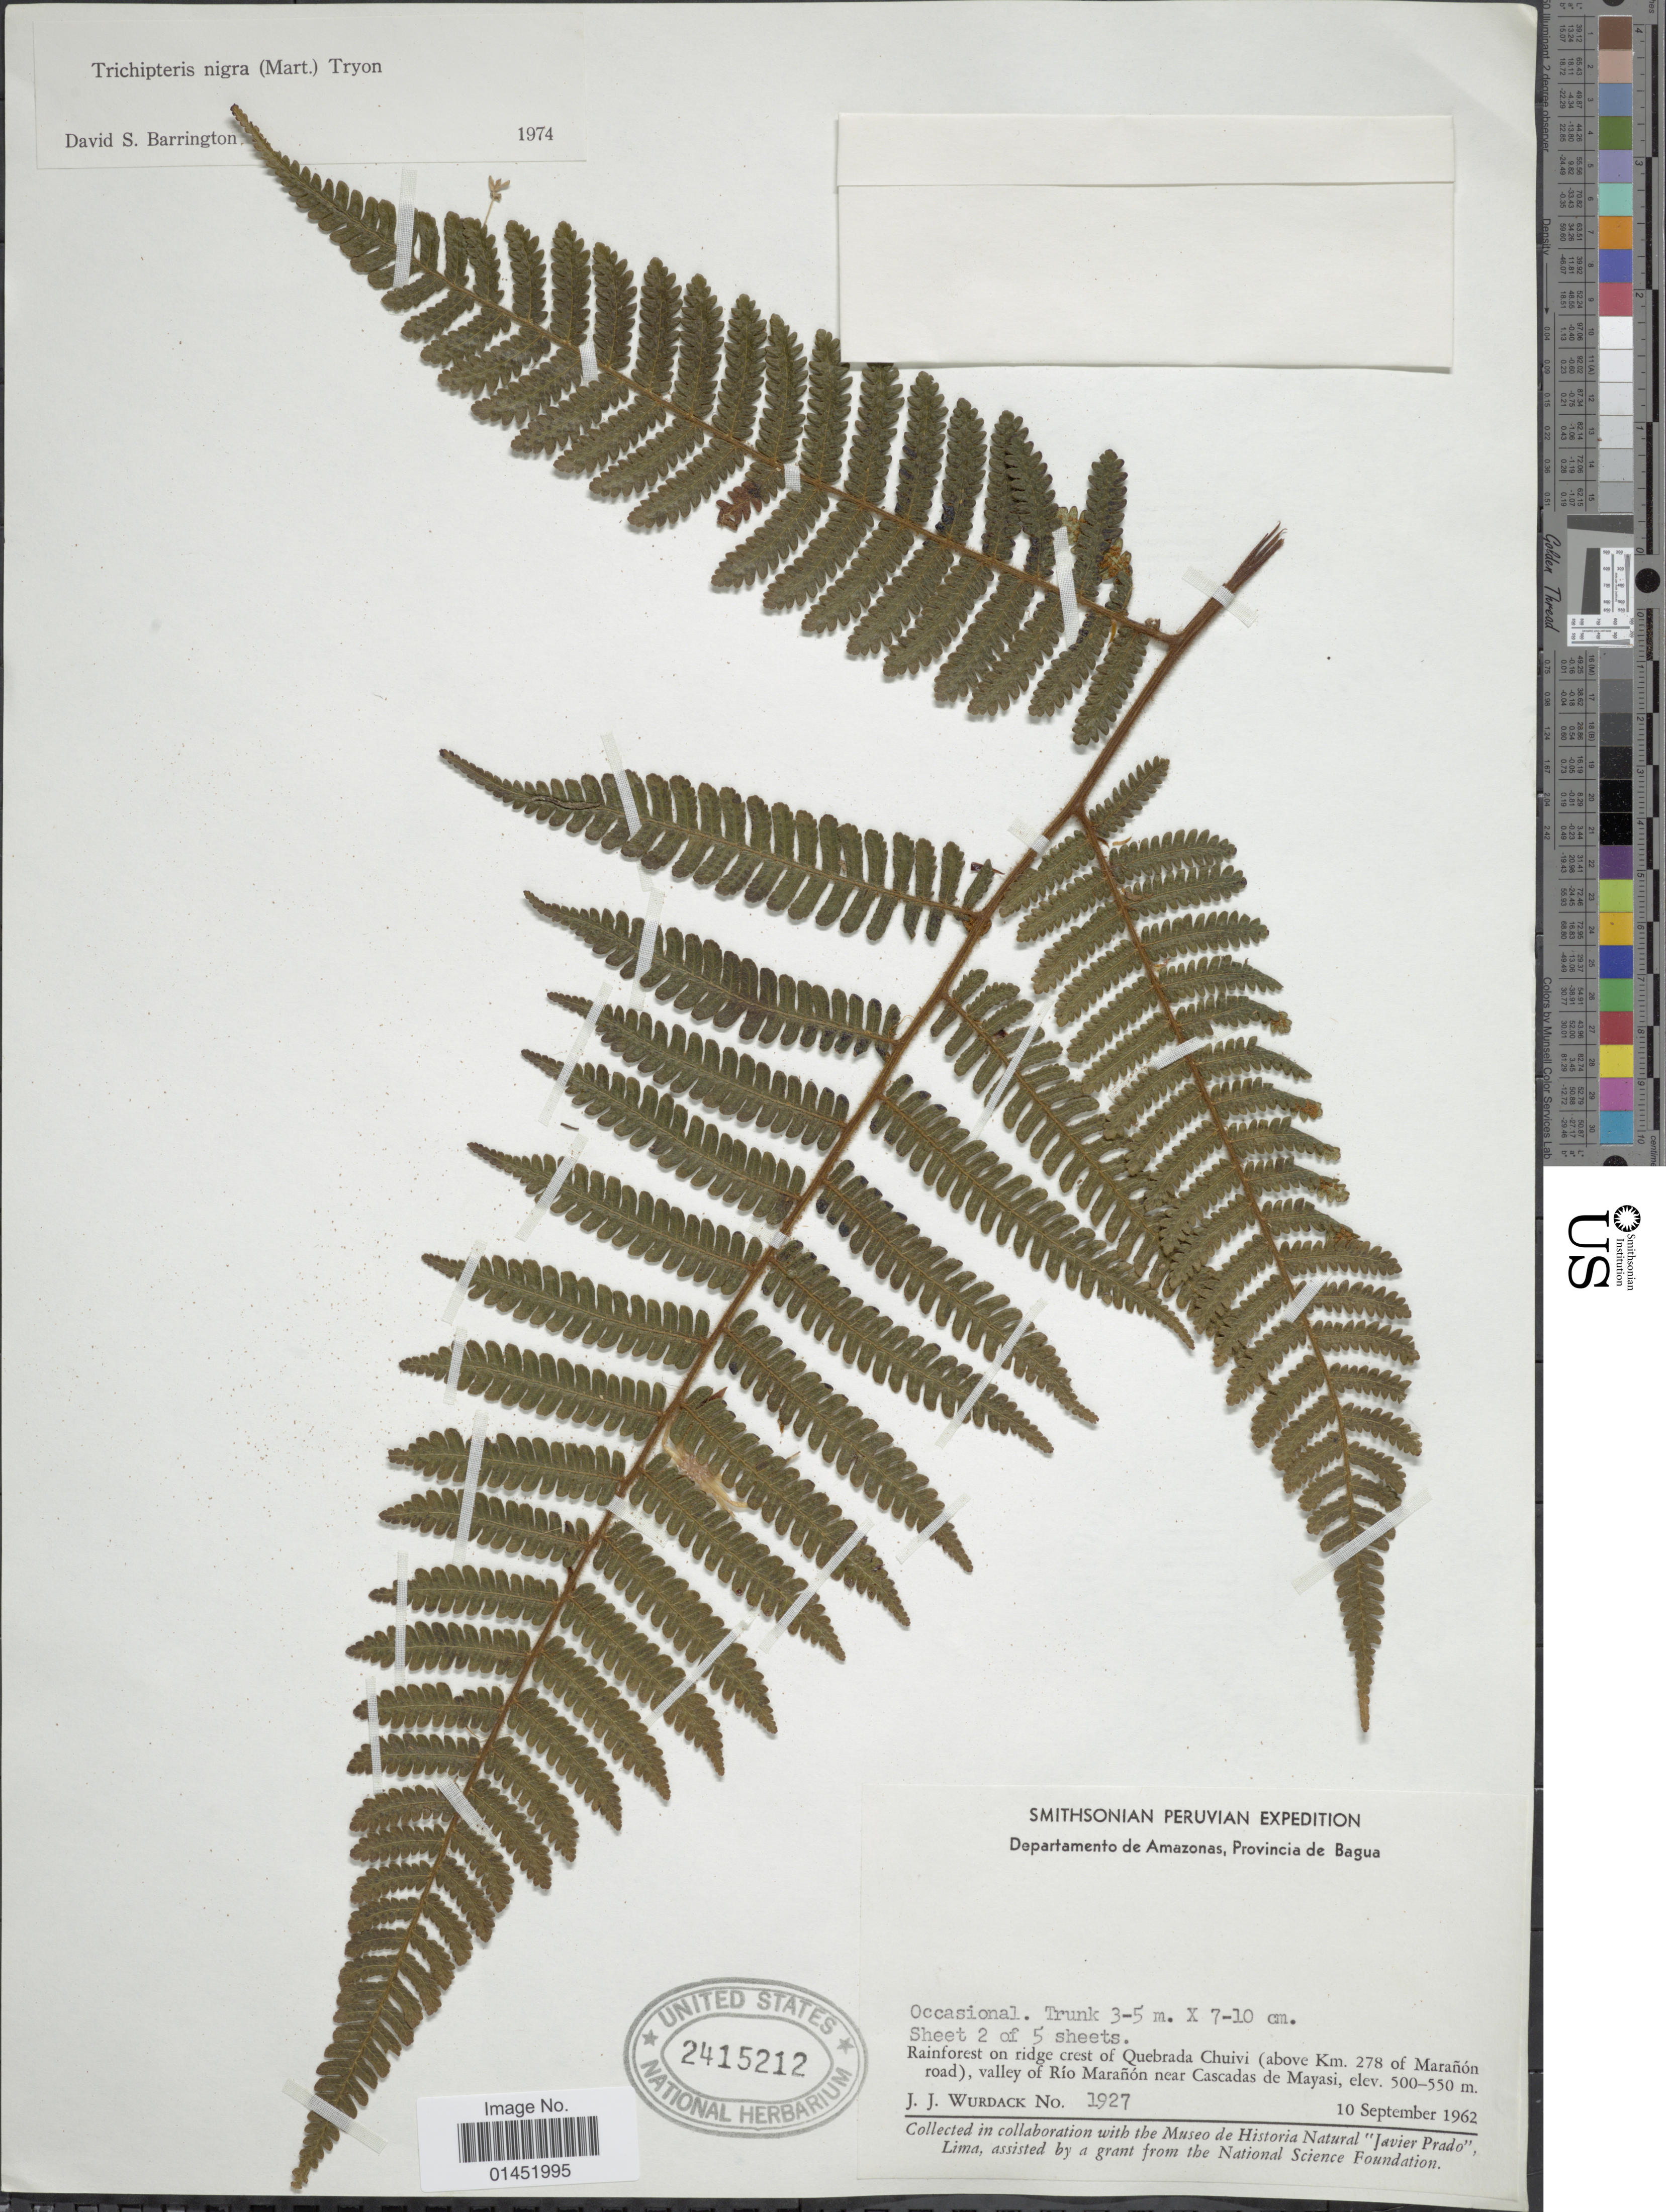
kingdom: Plantae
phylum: Tracheophyta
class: Polypodiopsida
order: Cyatheales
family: Cyatheaceae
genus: Cyathea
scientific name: Cyathea lasiosora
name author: (Mett. ex Kuhn) Domin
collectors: J. J. Wurdack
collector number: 1927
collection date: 1962-09-10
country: Peru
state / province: Amazonas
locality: Departamento de Amazonas, Provincia de bagua, Rainforest on ridge crest of Quebrada Chuivi (above Km 278 of Marañón road), valley of Río Marañón near Cascadas de Mayasi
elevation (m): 500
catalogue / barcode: US 2415212